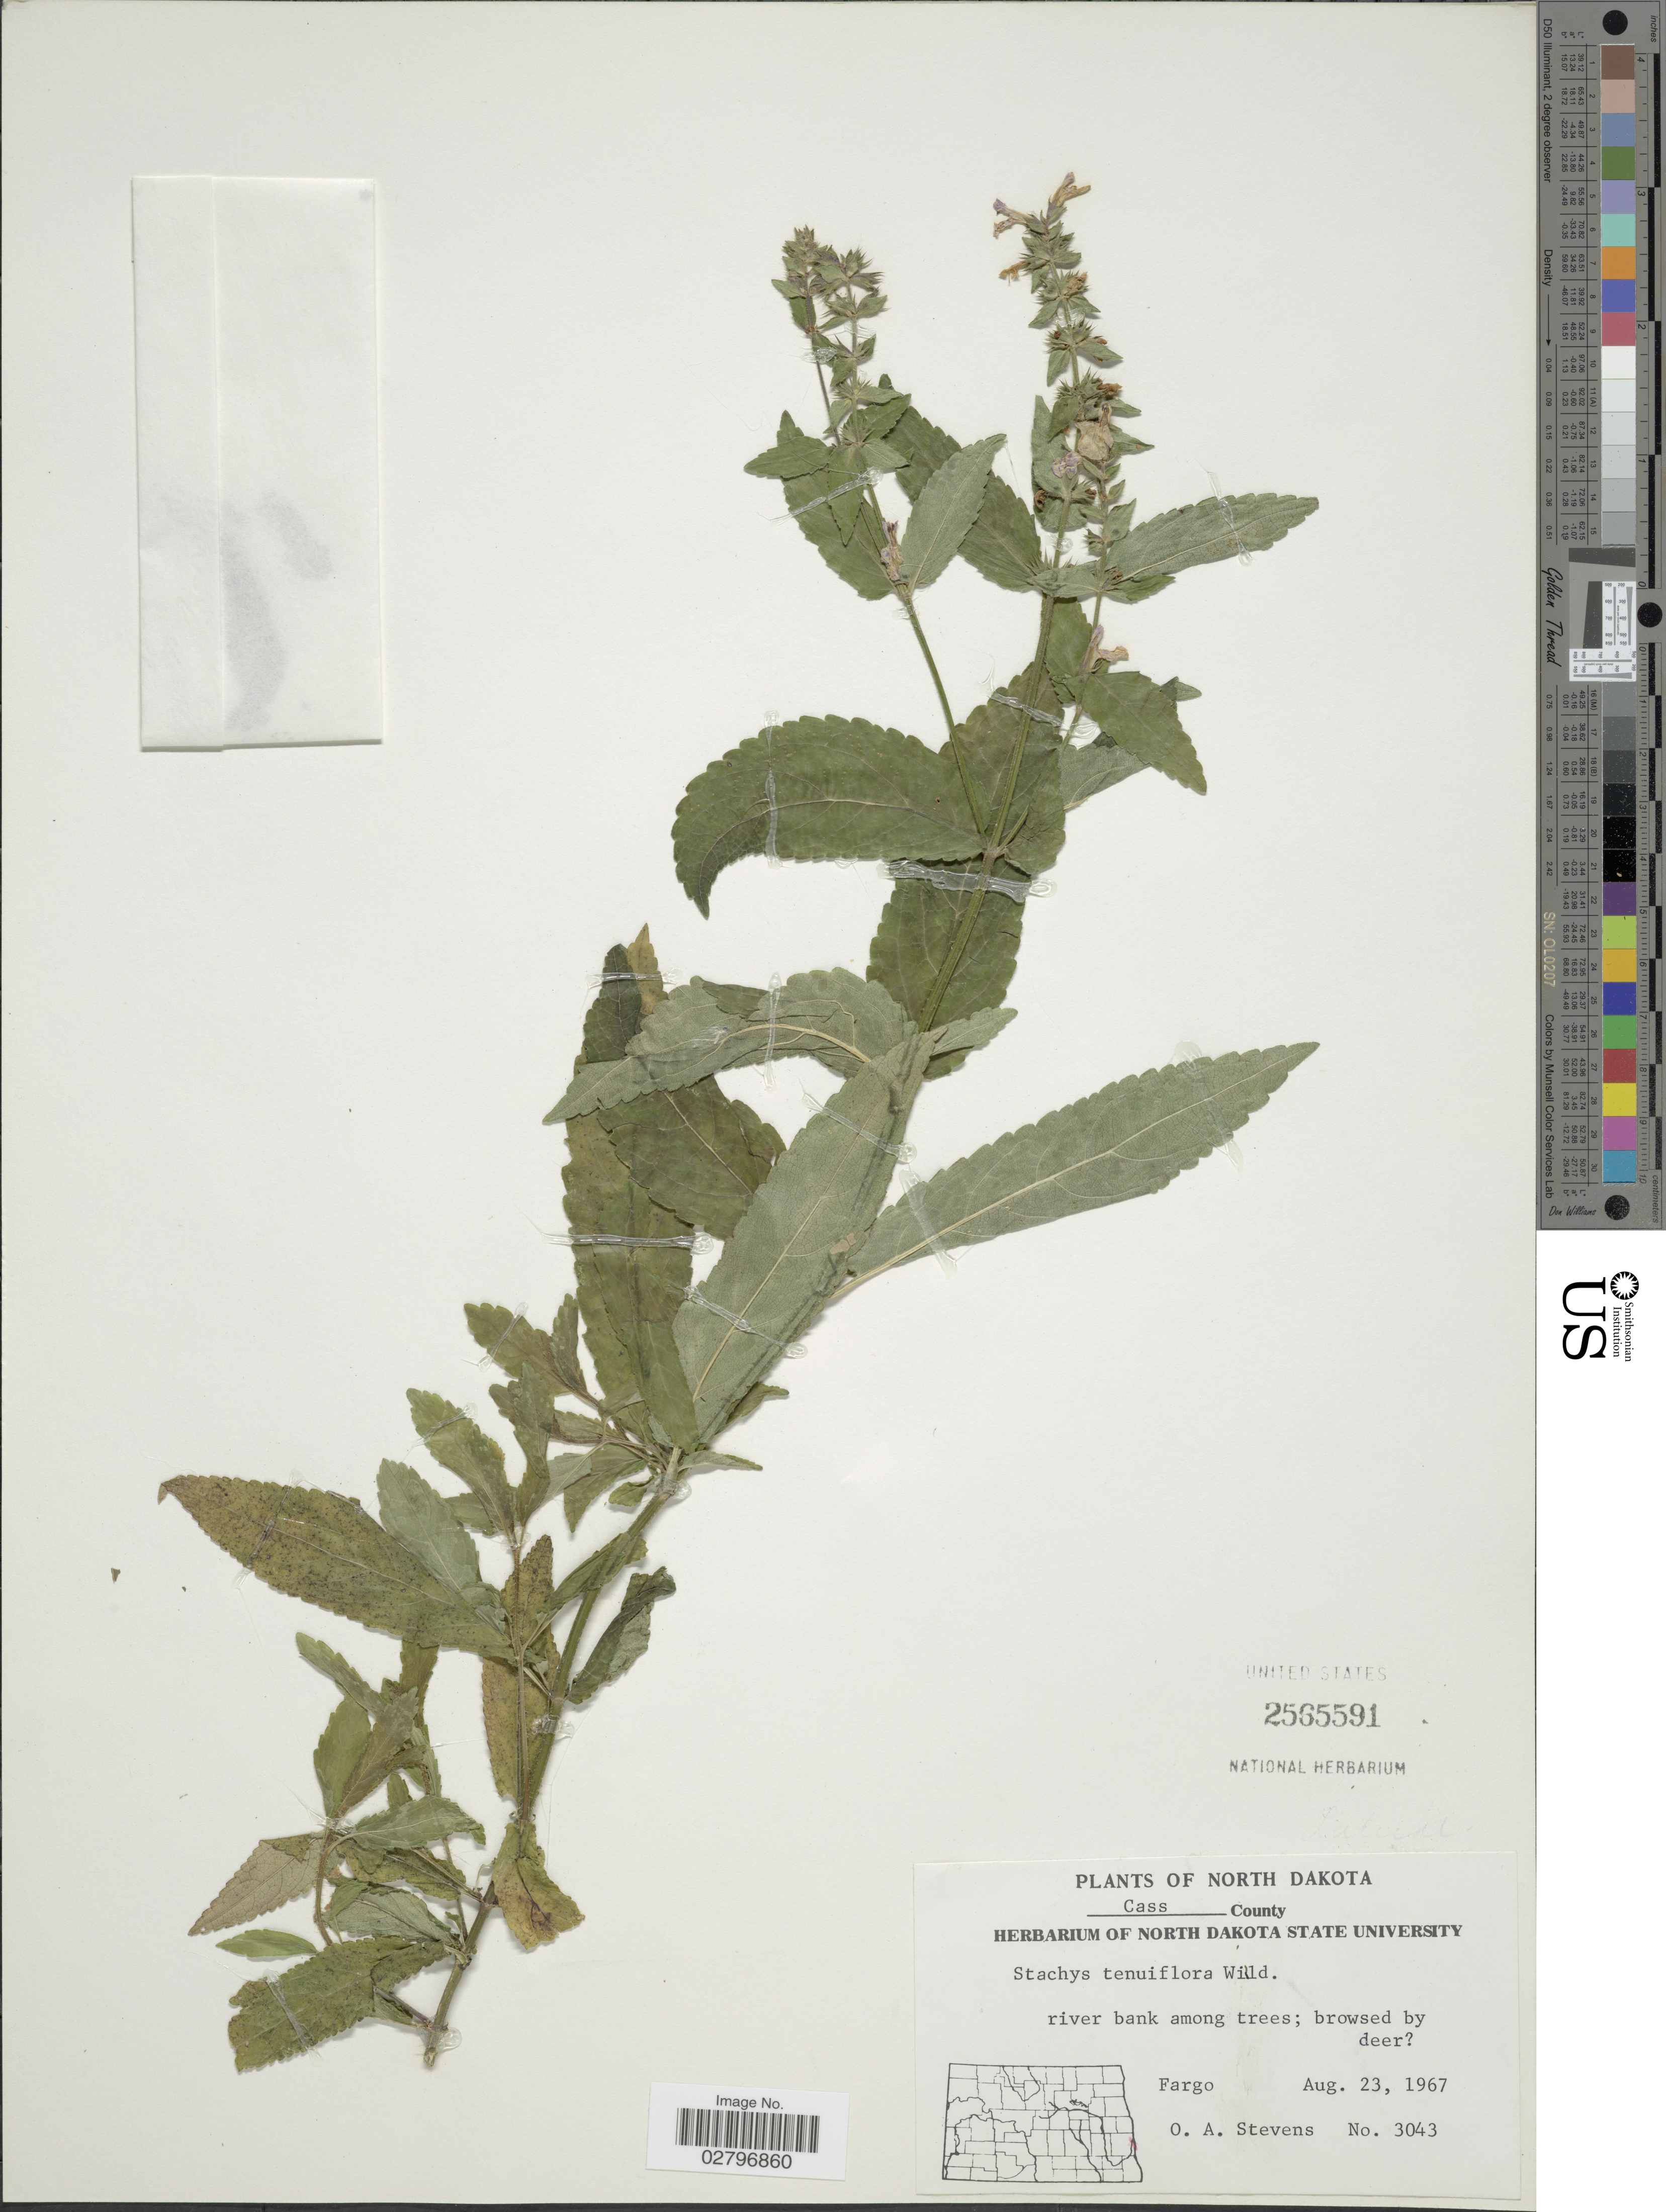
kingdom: Plantae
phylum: Tracheophyta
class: Magnoliopsida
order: Lamiales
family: Lamiaceae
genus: Stachys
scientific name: Stachys tenuifolia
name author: Willd.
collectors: O. A. Stevens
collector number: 3043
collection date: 1967-08-23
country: United States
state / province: North Dakota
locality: Cass County, river bank among trees, Fargo.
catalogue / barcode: US 2565591